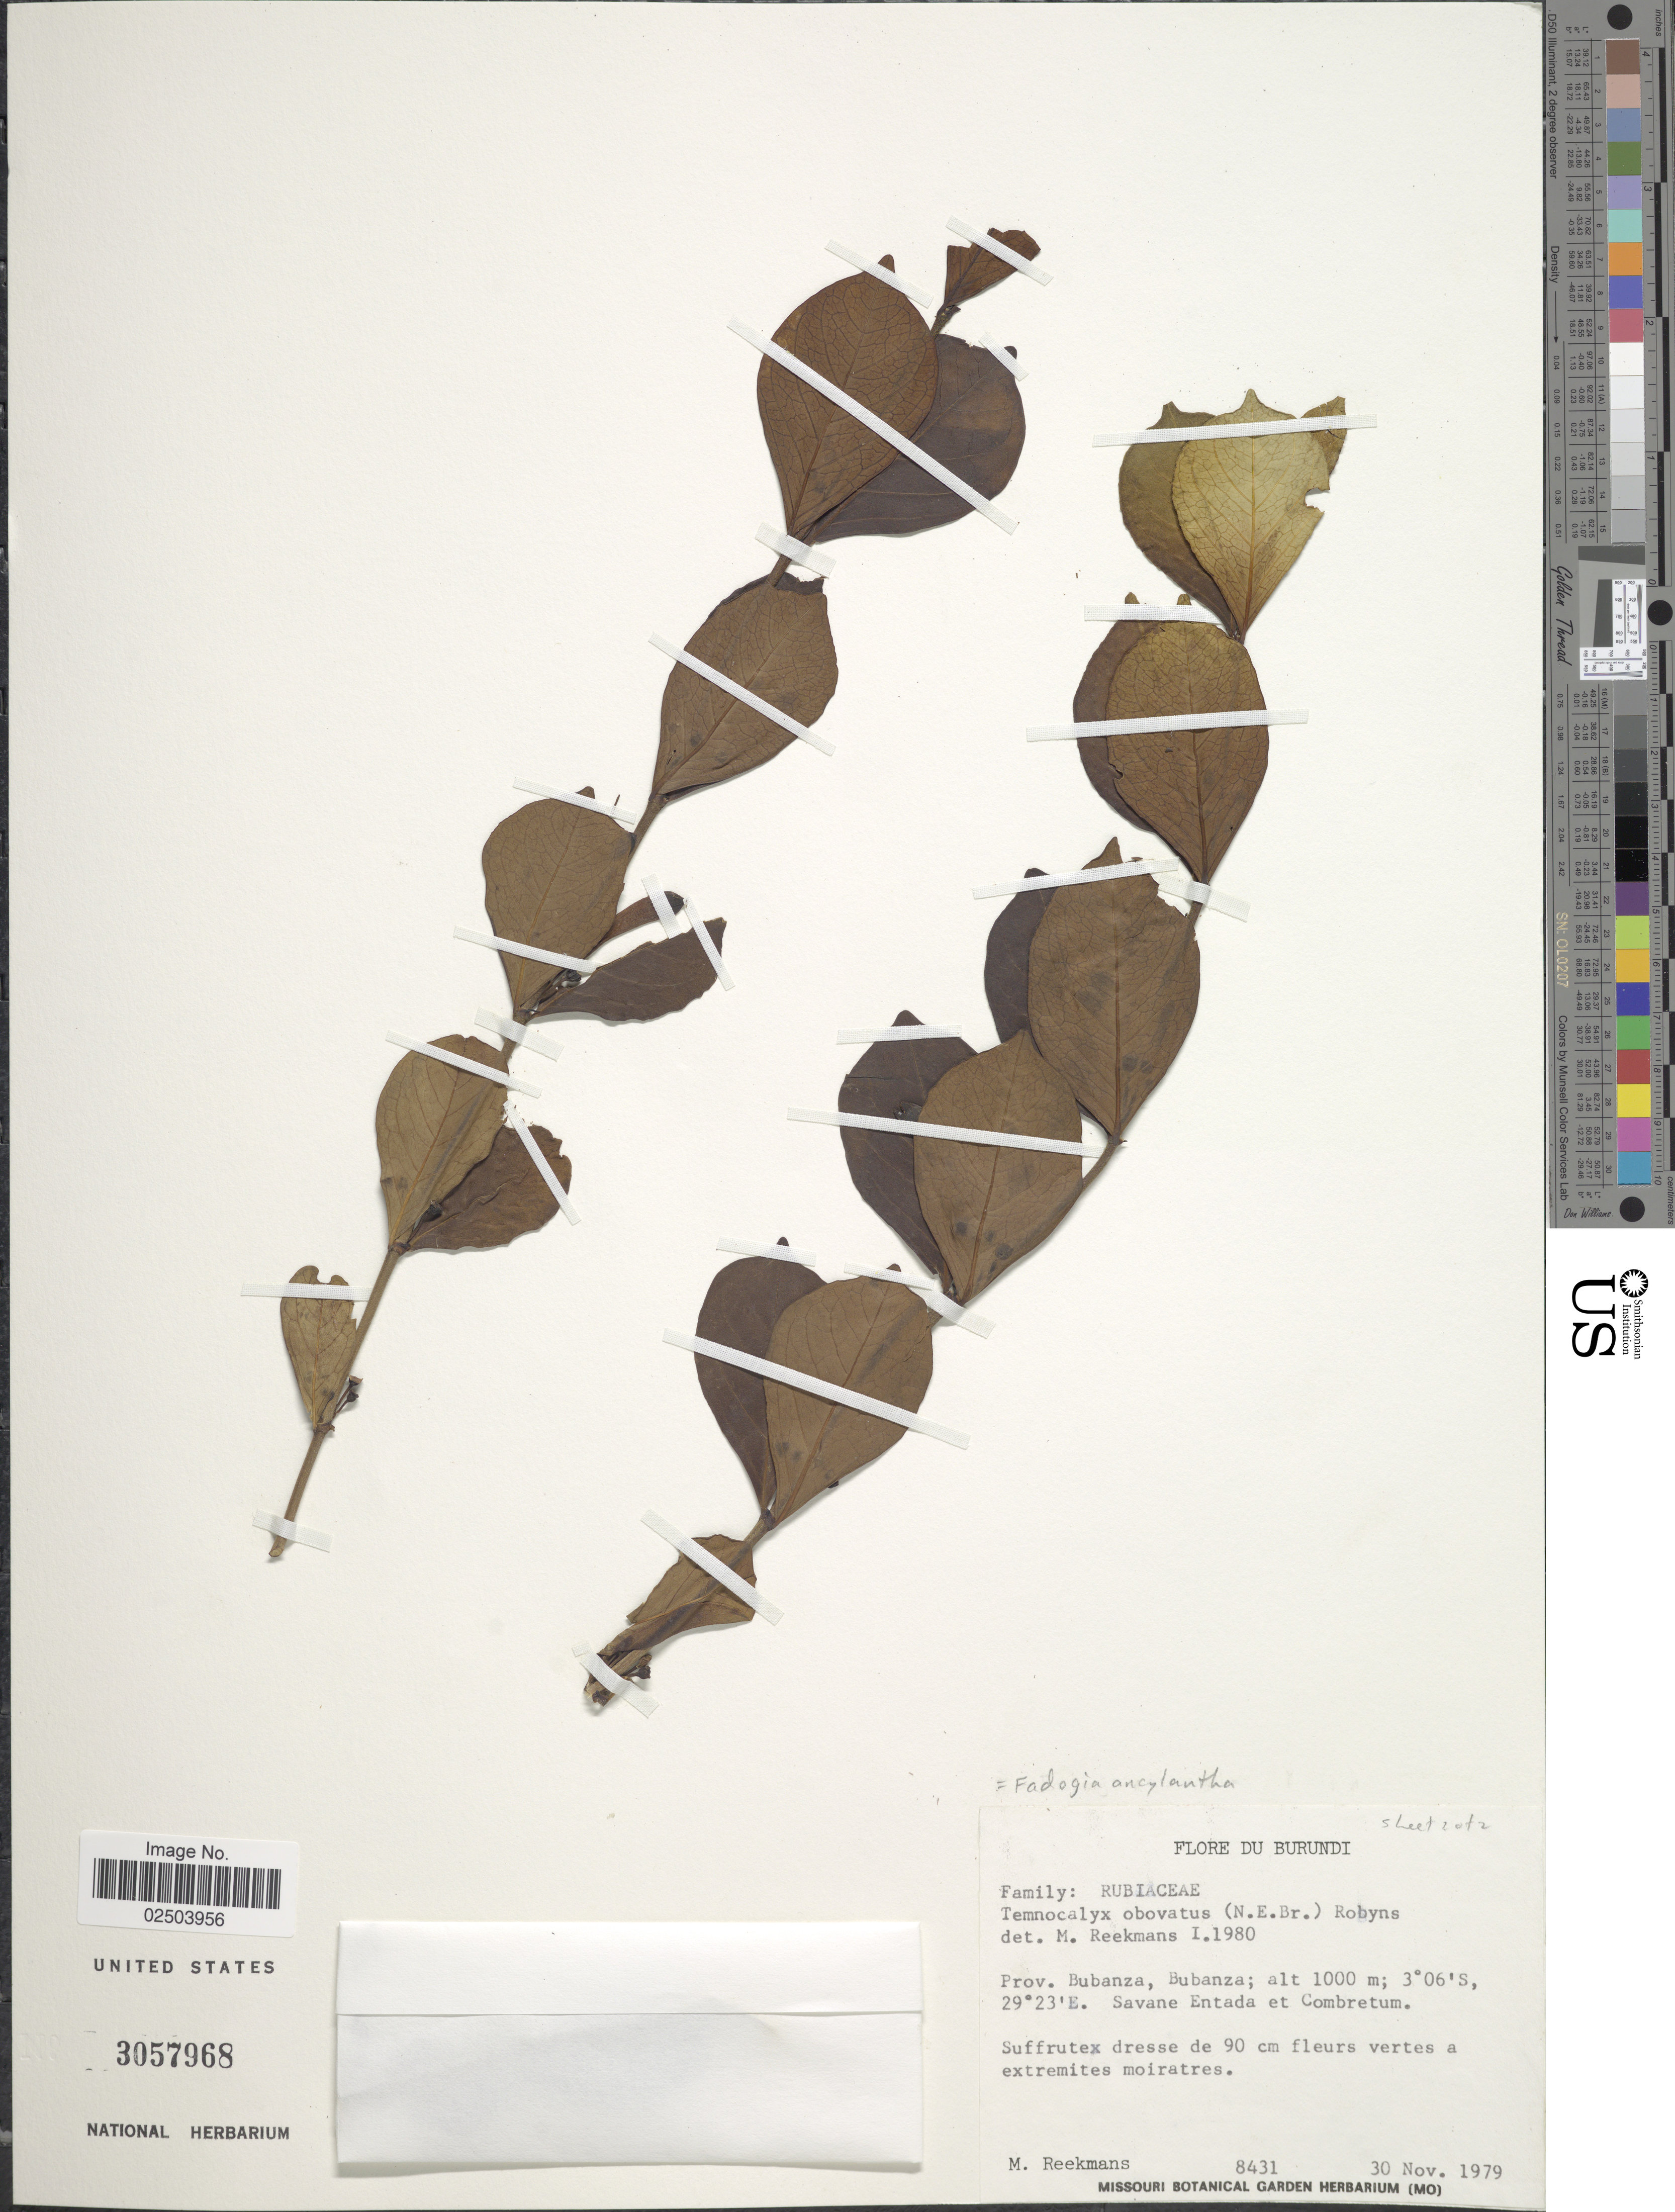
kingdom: Plantae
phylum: Tracheophyta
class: Magnoliopsida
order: Gentianales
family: Rubiaceae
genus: Fadogia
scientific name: Fadogia ancylantha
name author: Hiern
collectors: M. Reekmans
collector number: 8431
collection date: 1979-11-30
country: Burundi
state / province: Bubanza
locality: Prov. Bubanza, Bubanza. Savane Entada et Combretum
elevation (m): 1000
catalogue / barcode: US 3057968